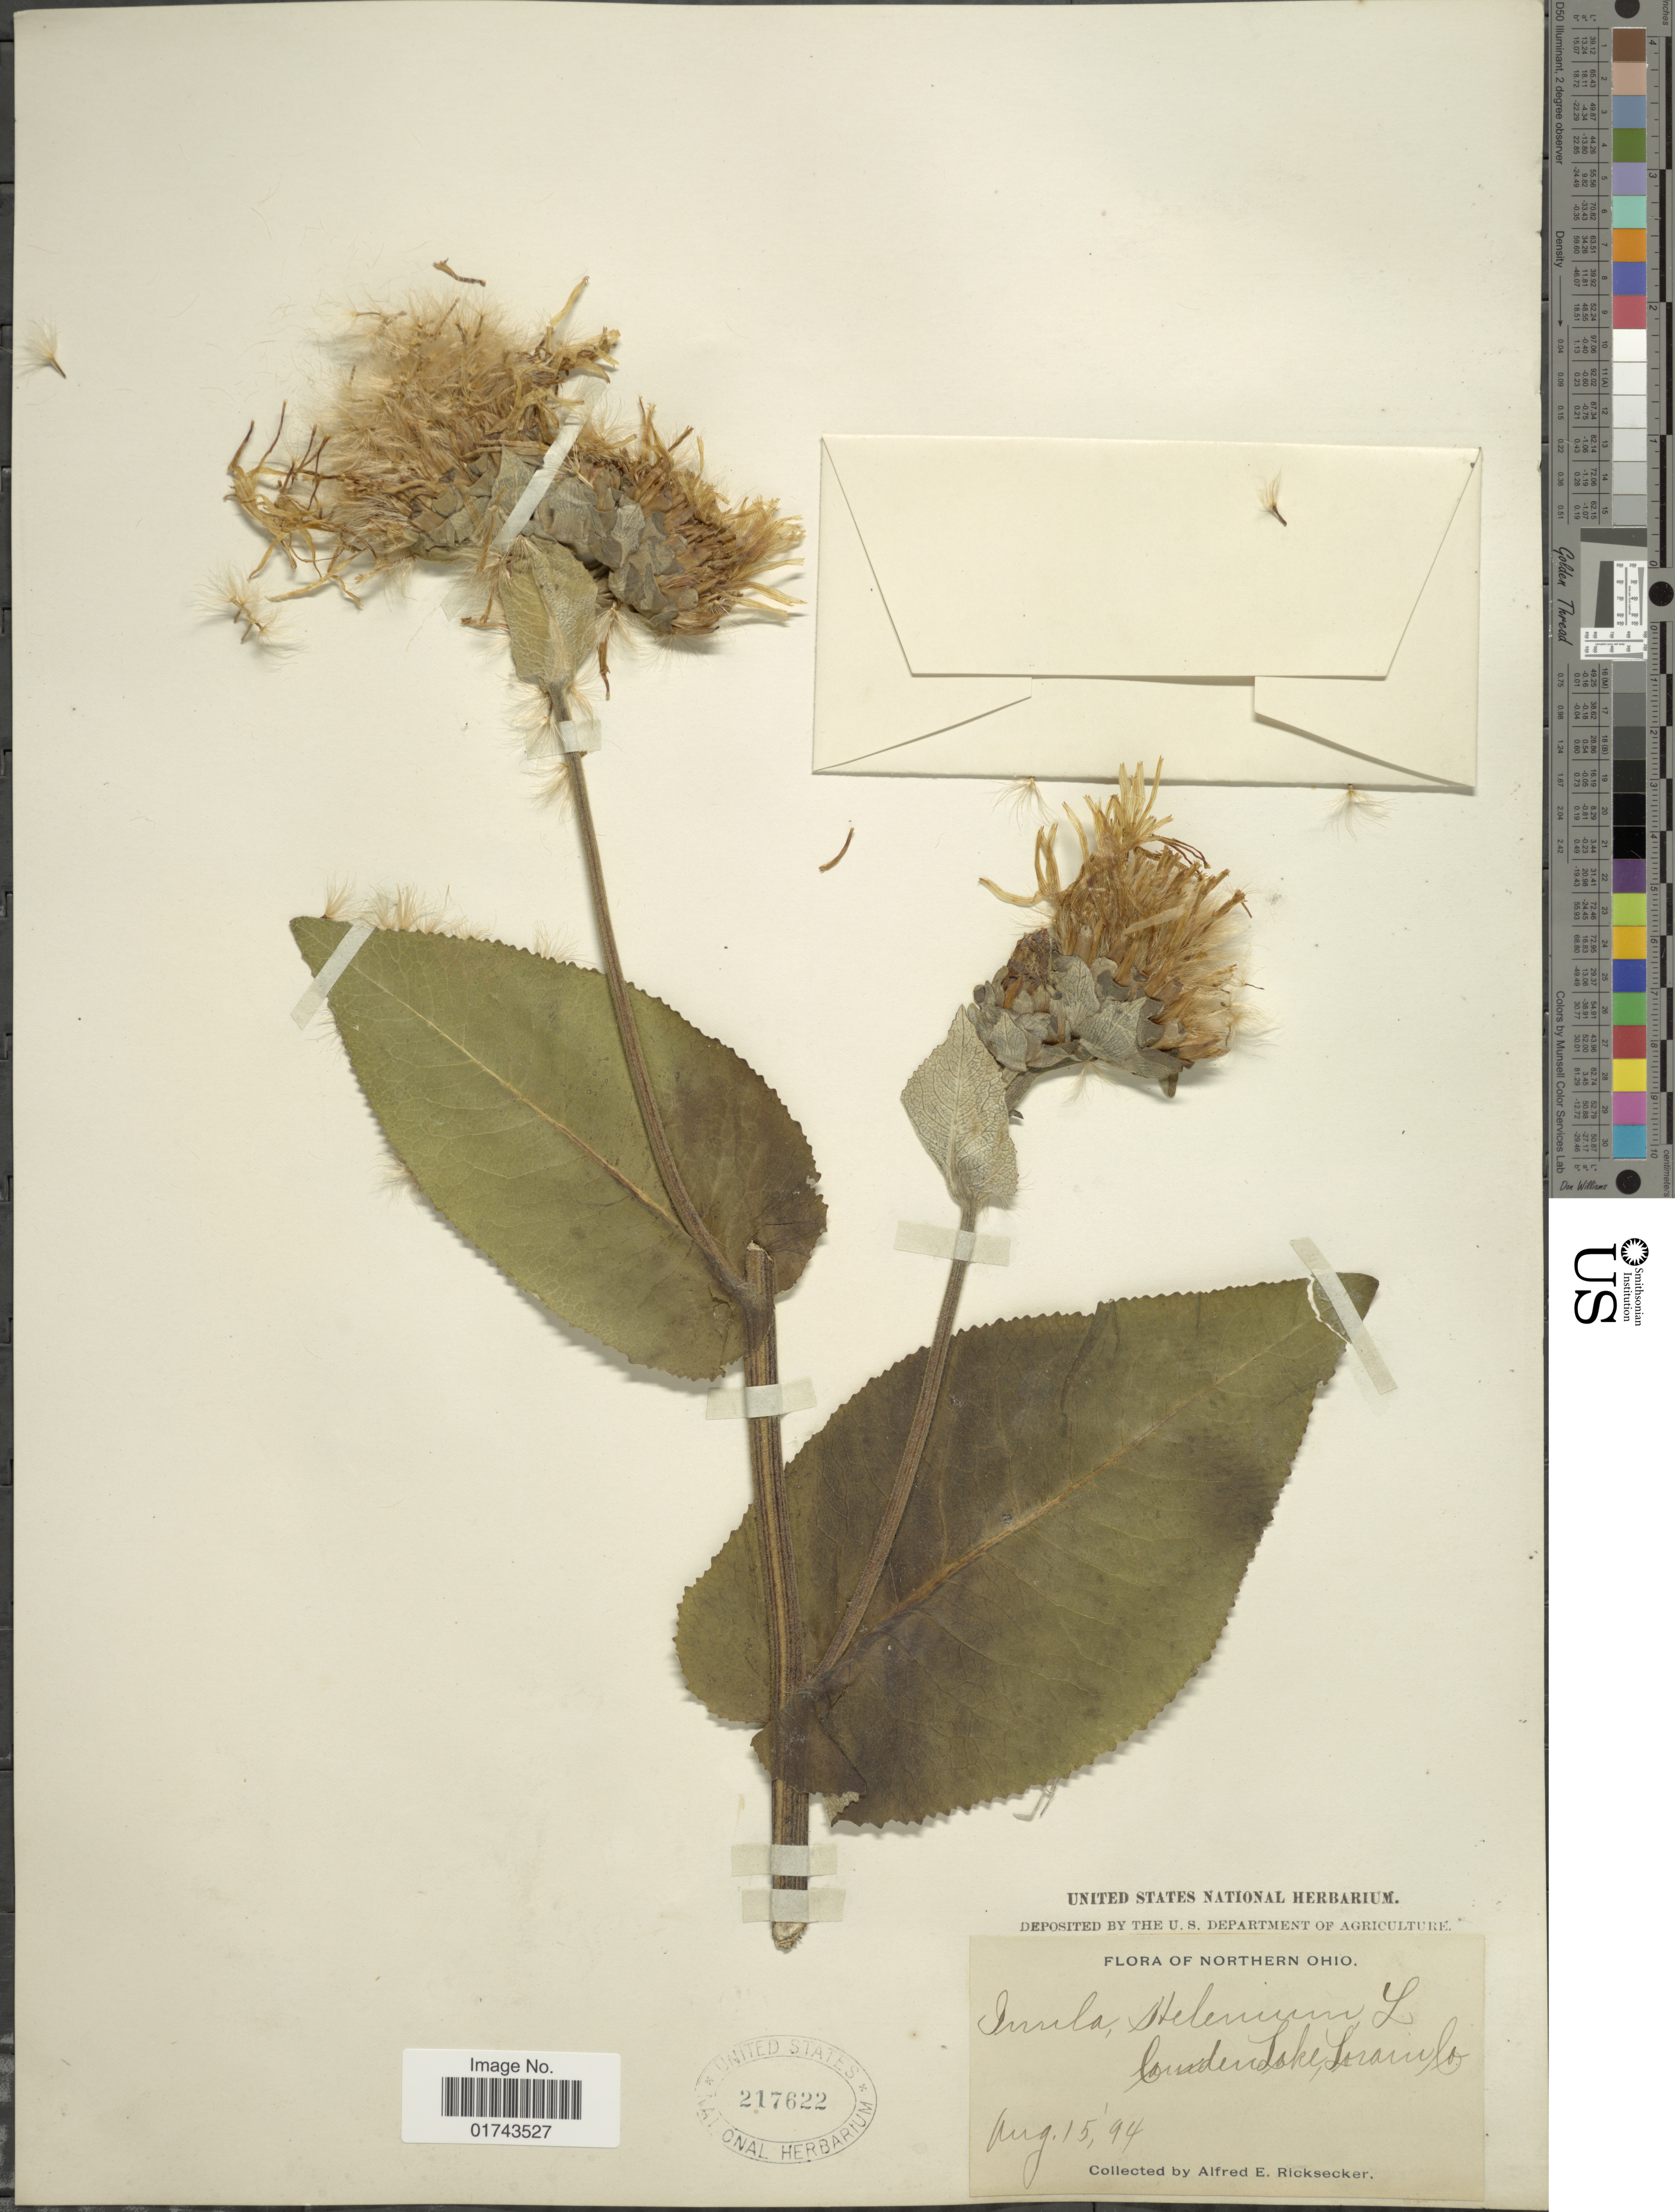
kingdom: Plantae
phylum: Tracheophyta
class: Magnoliopsida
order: Asterales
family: Asteraceae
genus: Inula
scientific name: Inula helenium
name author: L.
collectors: A. E. Ricksecker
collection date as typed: Transcribed d/m/y: 15/8/94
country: United States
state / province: Ohio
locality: Northern Ohio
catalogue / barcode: US 217622